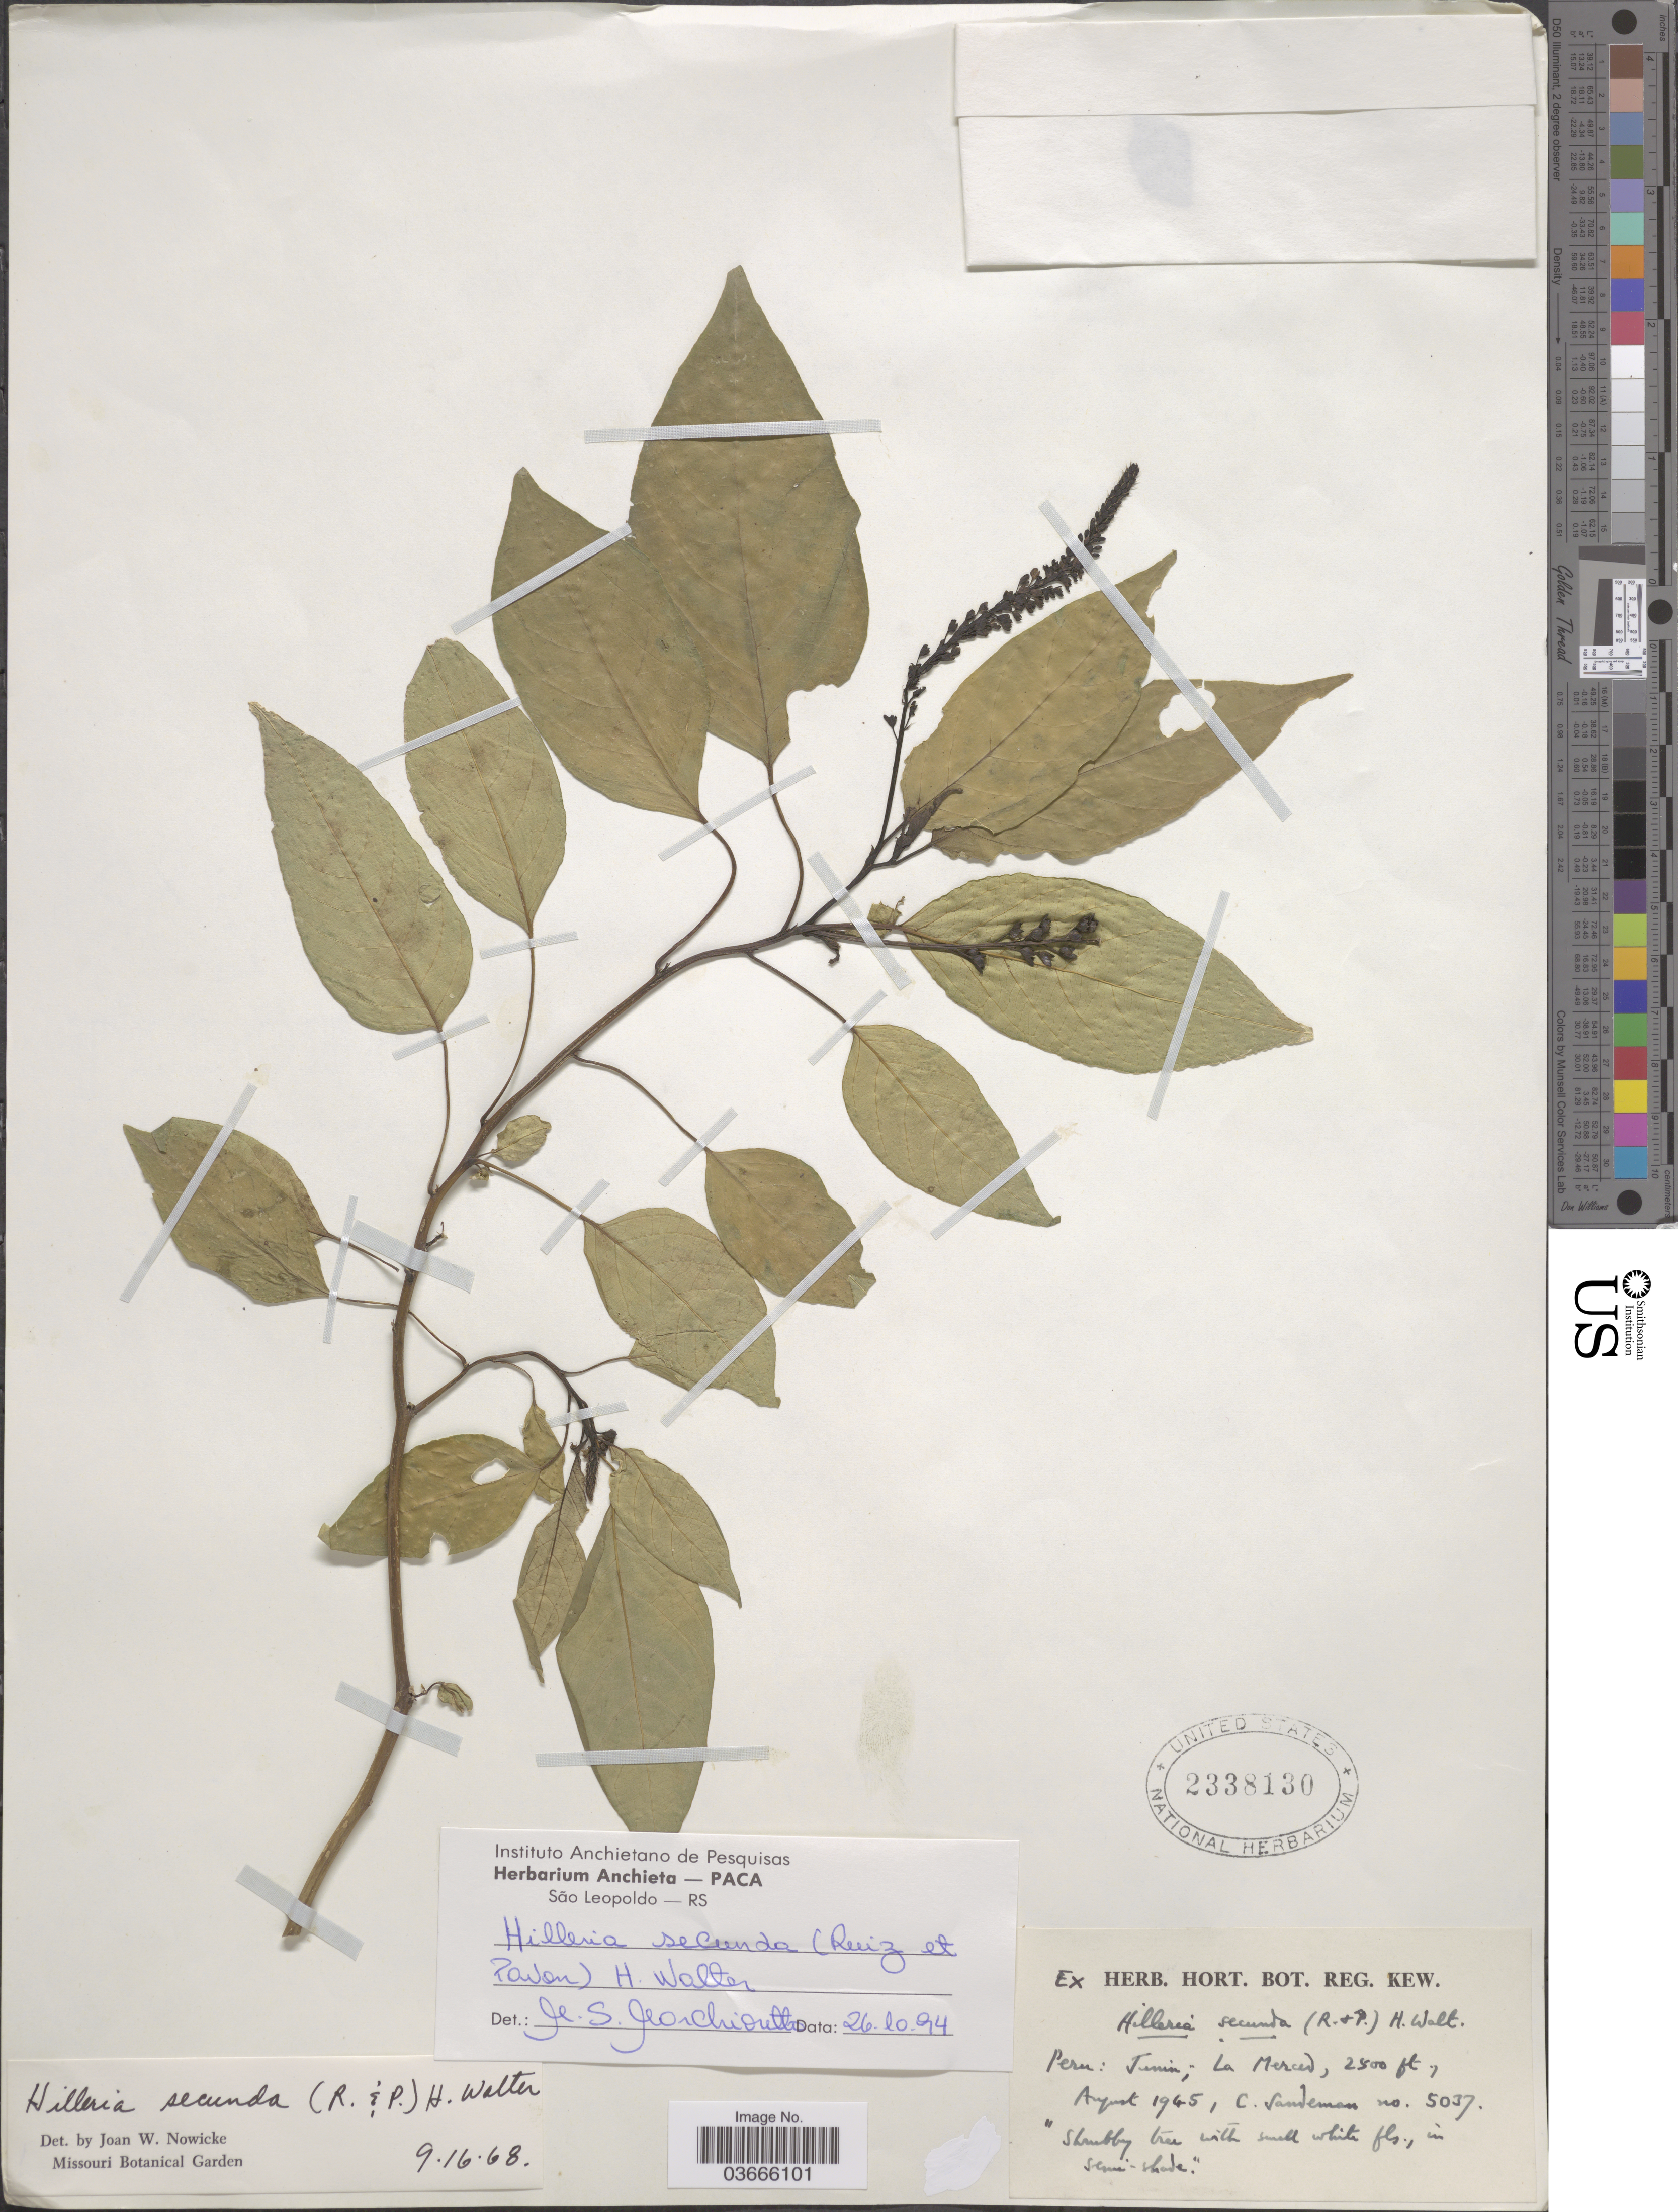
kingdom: Plantae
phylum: Tracheophyta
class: Magnoliopsida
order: Caryophyllales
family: Phytolaccaceae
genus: Hilleria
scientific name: Hilleria secunda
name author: (Ruiz & Pav.) H. Walter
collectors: C. Sandeman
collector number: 5037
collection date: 1945-08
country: Peru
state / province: Junín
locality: La Merced.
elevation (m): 762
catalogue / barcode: US 2338130